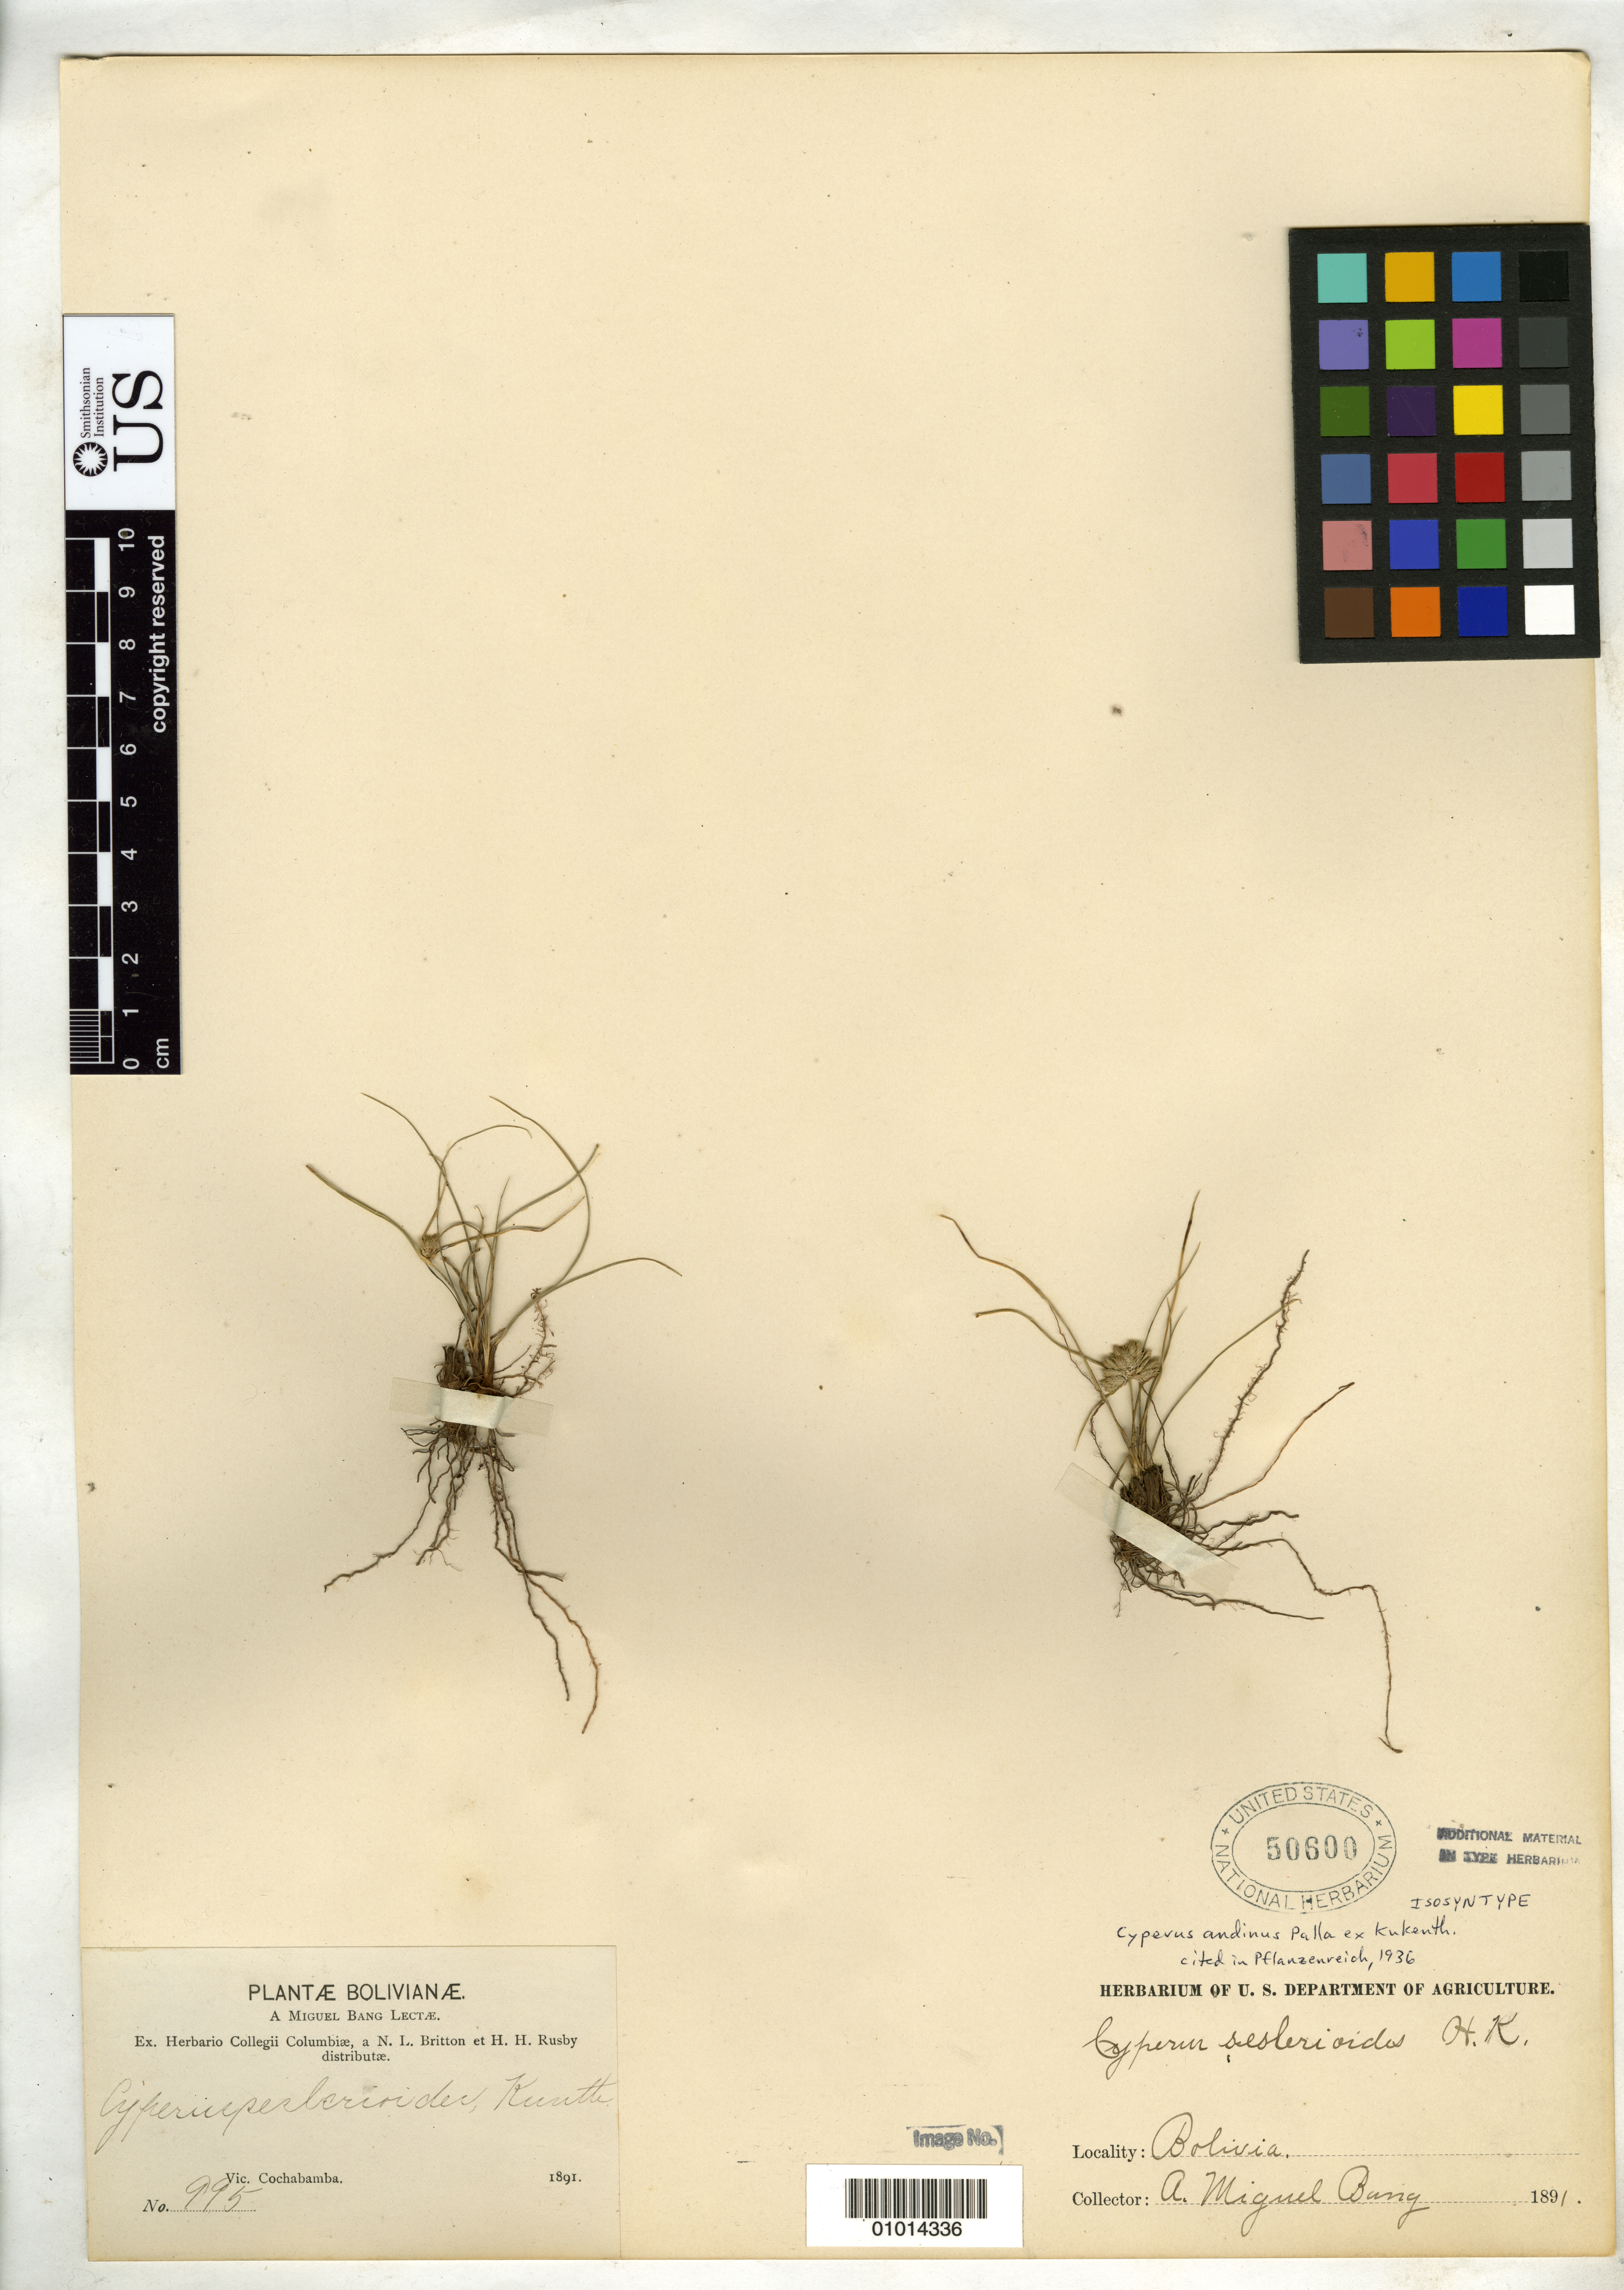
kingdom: Plantae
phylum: Tracheophyta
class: Liliopsida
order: Poales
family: Cyperaceae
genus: Cyperus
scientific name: Cyperus andinus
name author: Palla ex Kük. in Engl.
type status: Isosyntype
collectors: M. Bang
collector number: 995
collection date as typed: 1891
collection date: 1891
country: Bolivia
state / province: Cochabamba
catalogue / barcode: US 50600